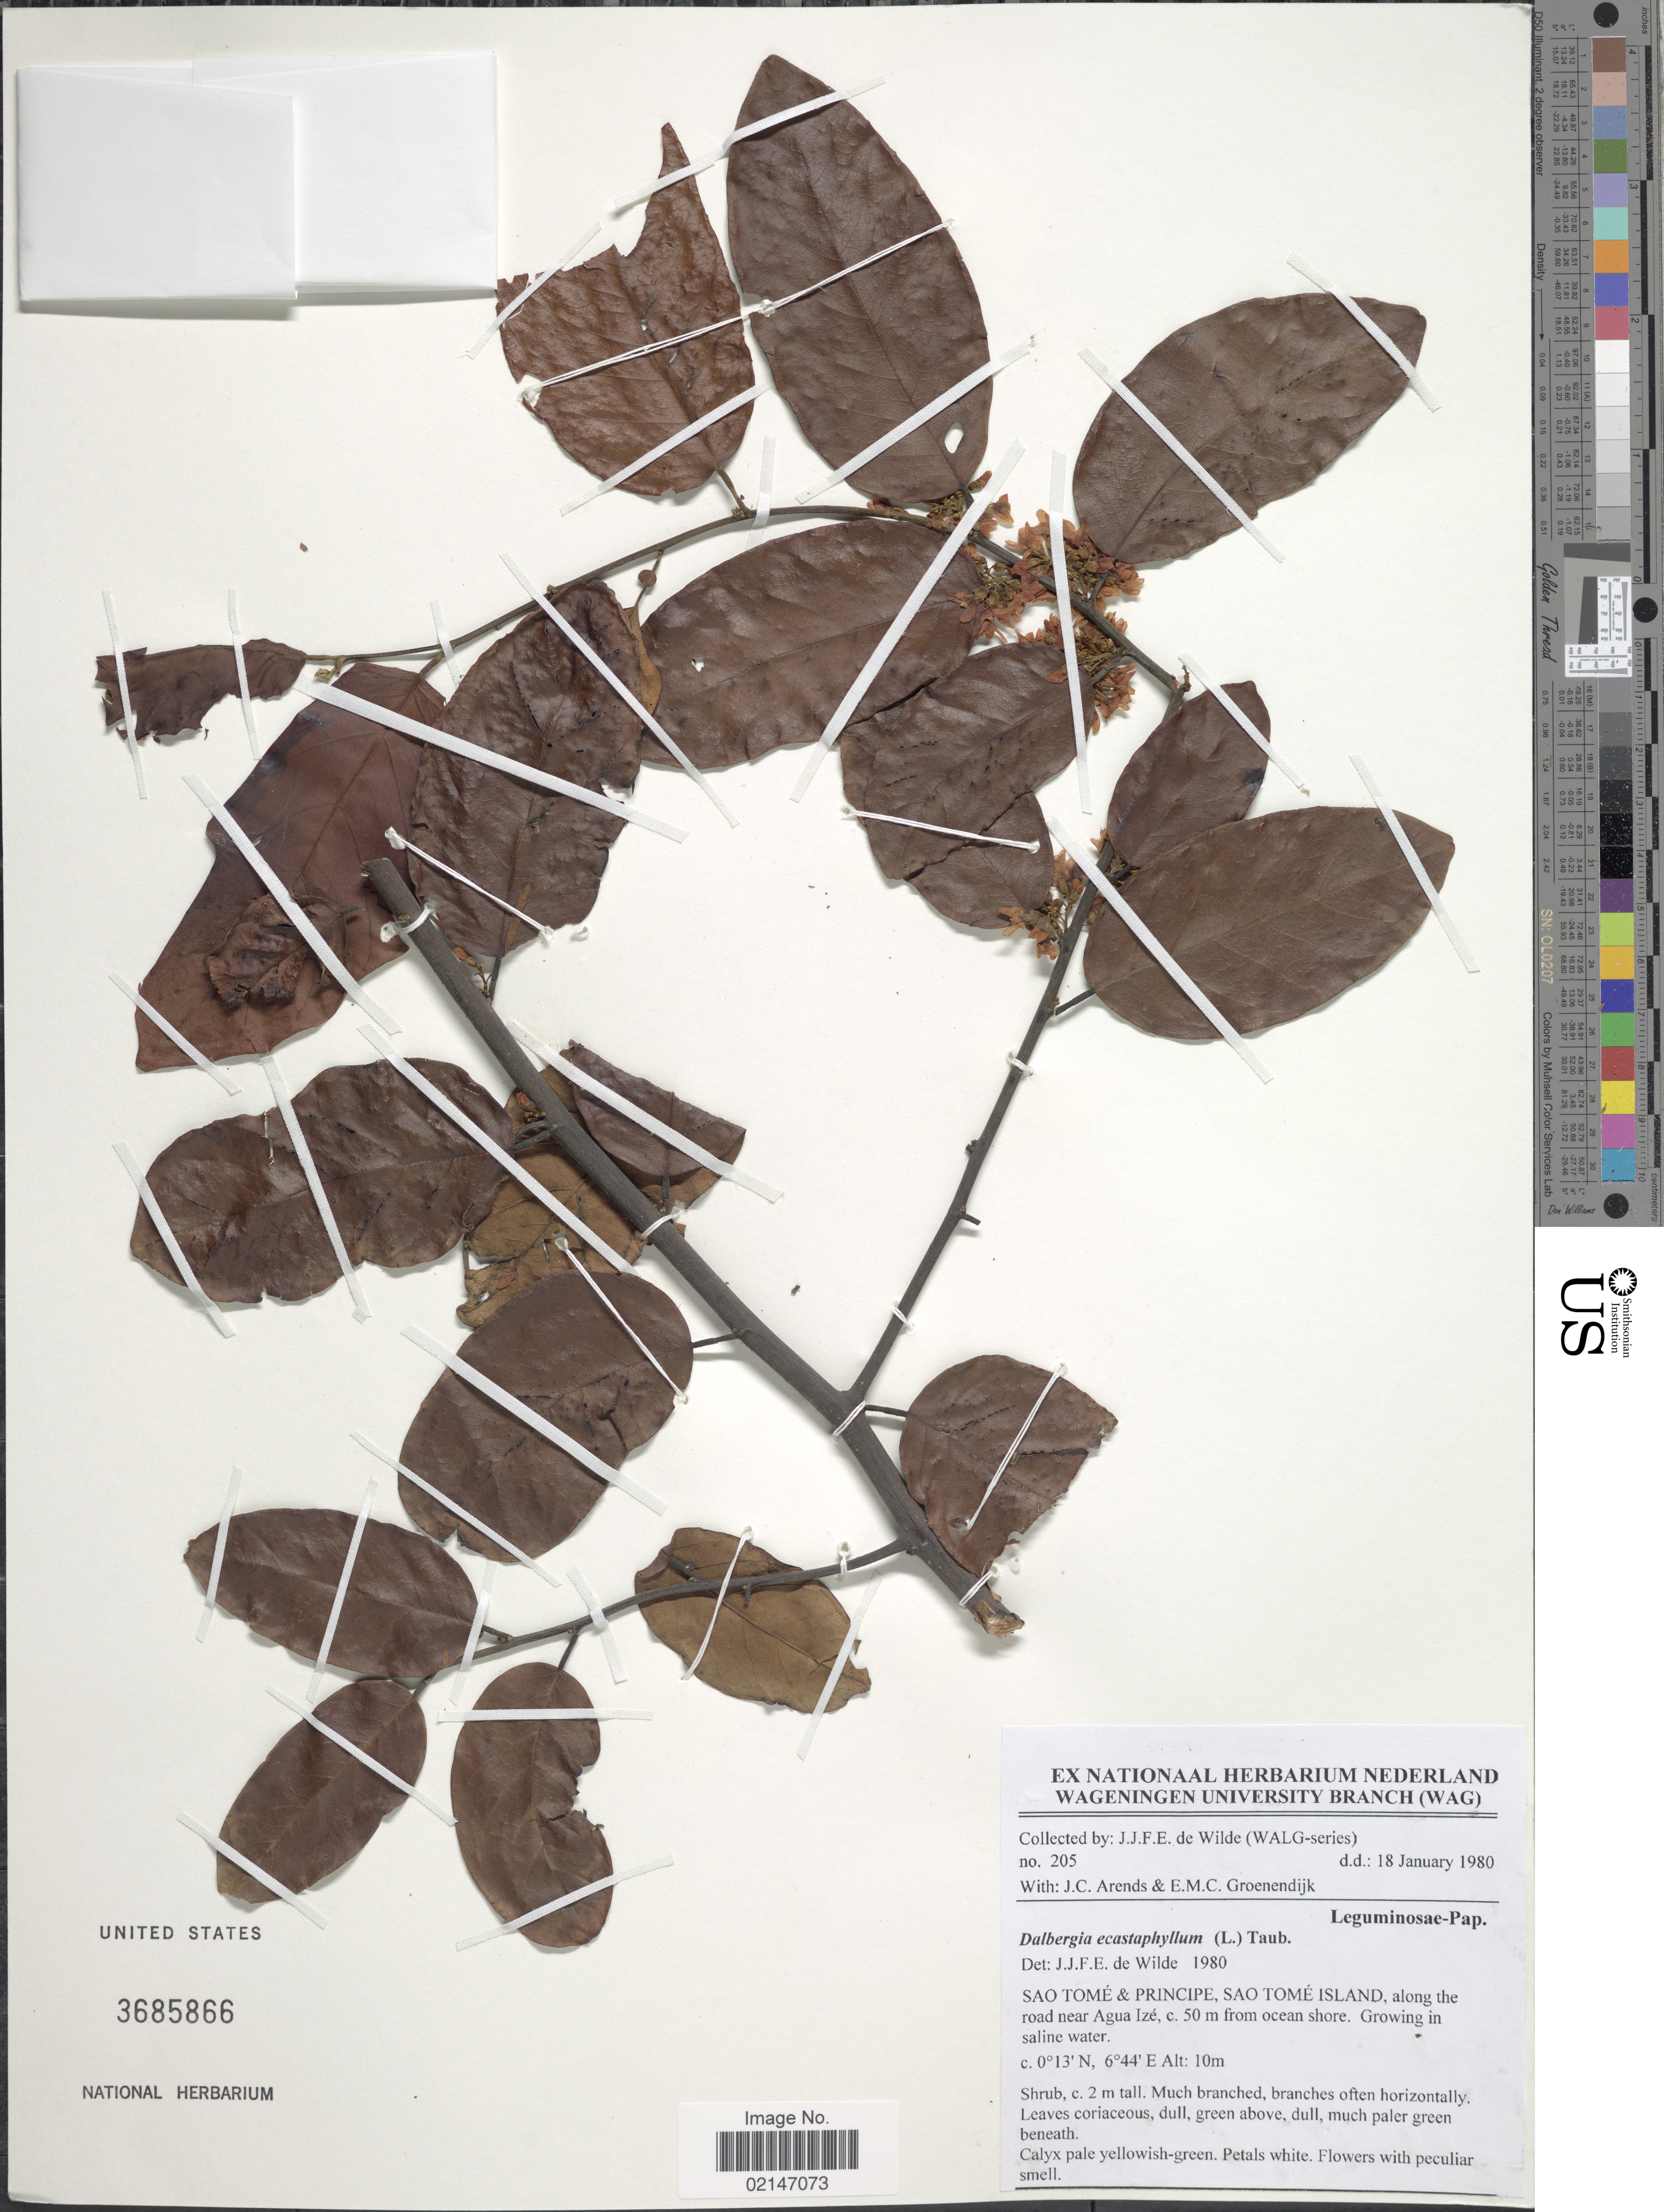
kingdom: Plantae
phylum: Tracheophyta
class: Magnoliopsida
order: Fabales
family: Fabaceae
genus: Dalbergia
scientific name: Dalbergia ecastaphyllum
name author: (L.) Taub.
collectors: J.J. de Wilde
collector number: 205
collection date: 1980-01-18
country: São Tomé and Principe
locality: Sao Tome & Principe, Sao Tome Island, along the road near Agua Ize, c. 50 m from ocean shore, in saline water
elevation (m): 10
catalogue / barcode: US 3685866